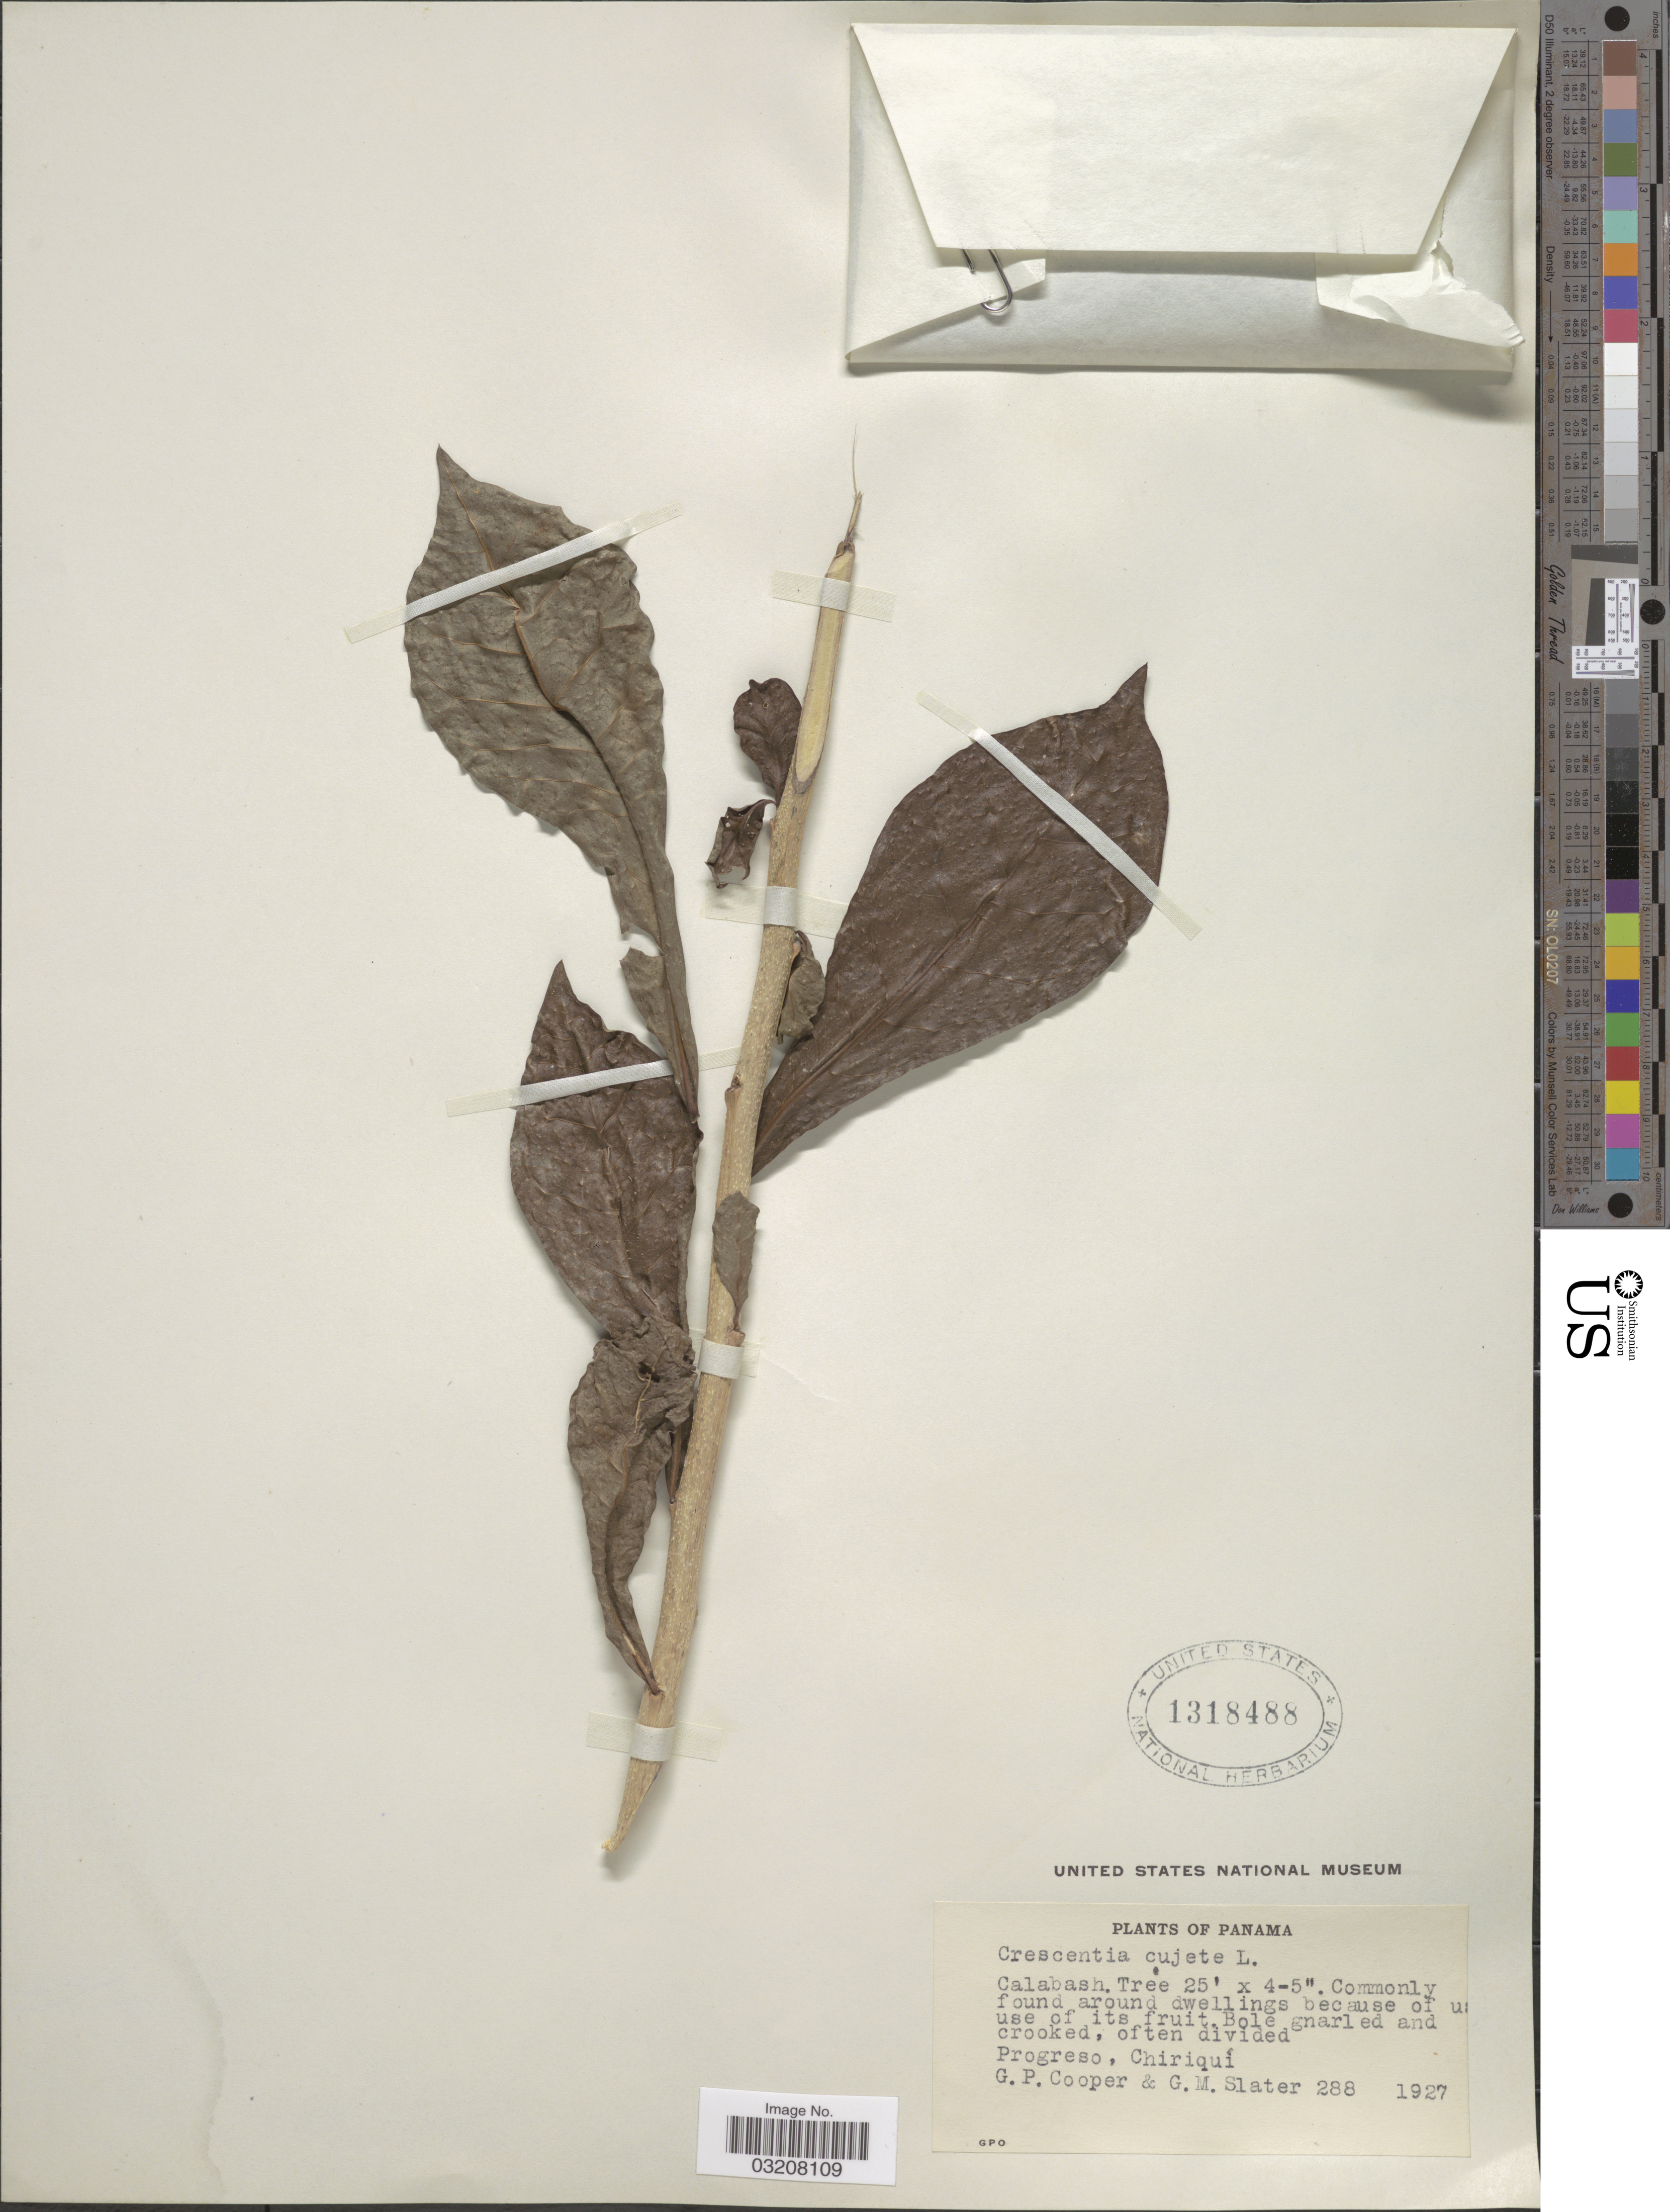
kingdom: Plantae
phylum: Tracheophyta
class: Magnoliopsida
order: Lamiales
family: Bignoniaceae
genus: Crescentia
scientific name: Crescentia cujete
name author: L.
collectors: G. Cooper & G. Slater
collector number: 288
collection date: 1927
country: Panama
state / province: Chiriqui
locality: Progreso.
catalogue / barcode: US 1318488